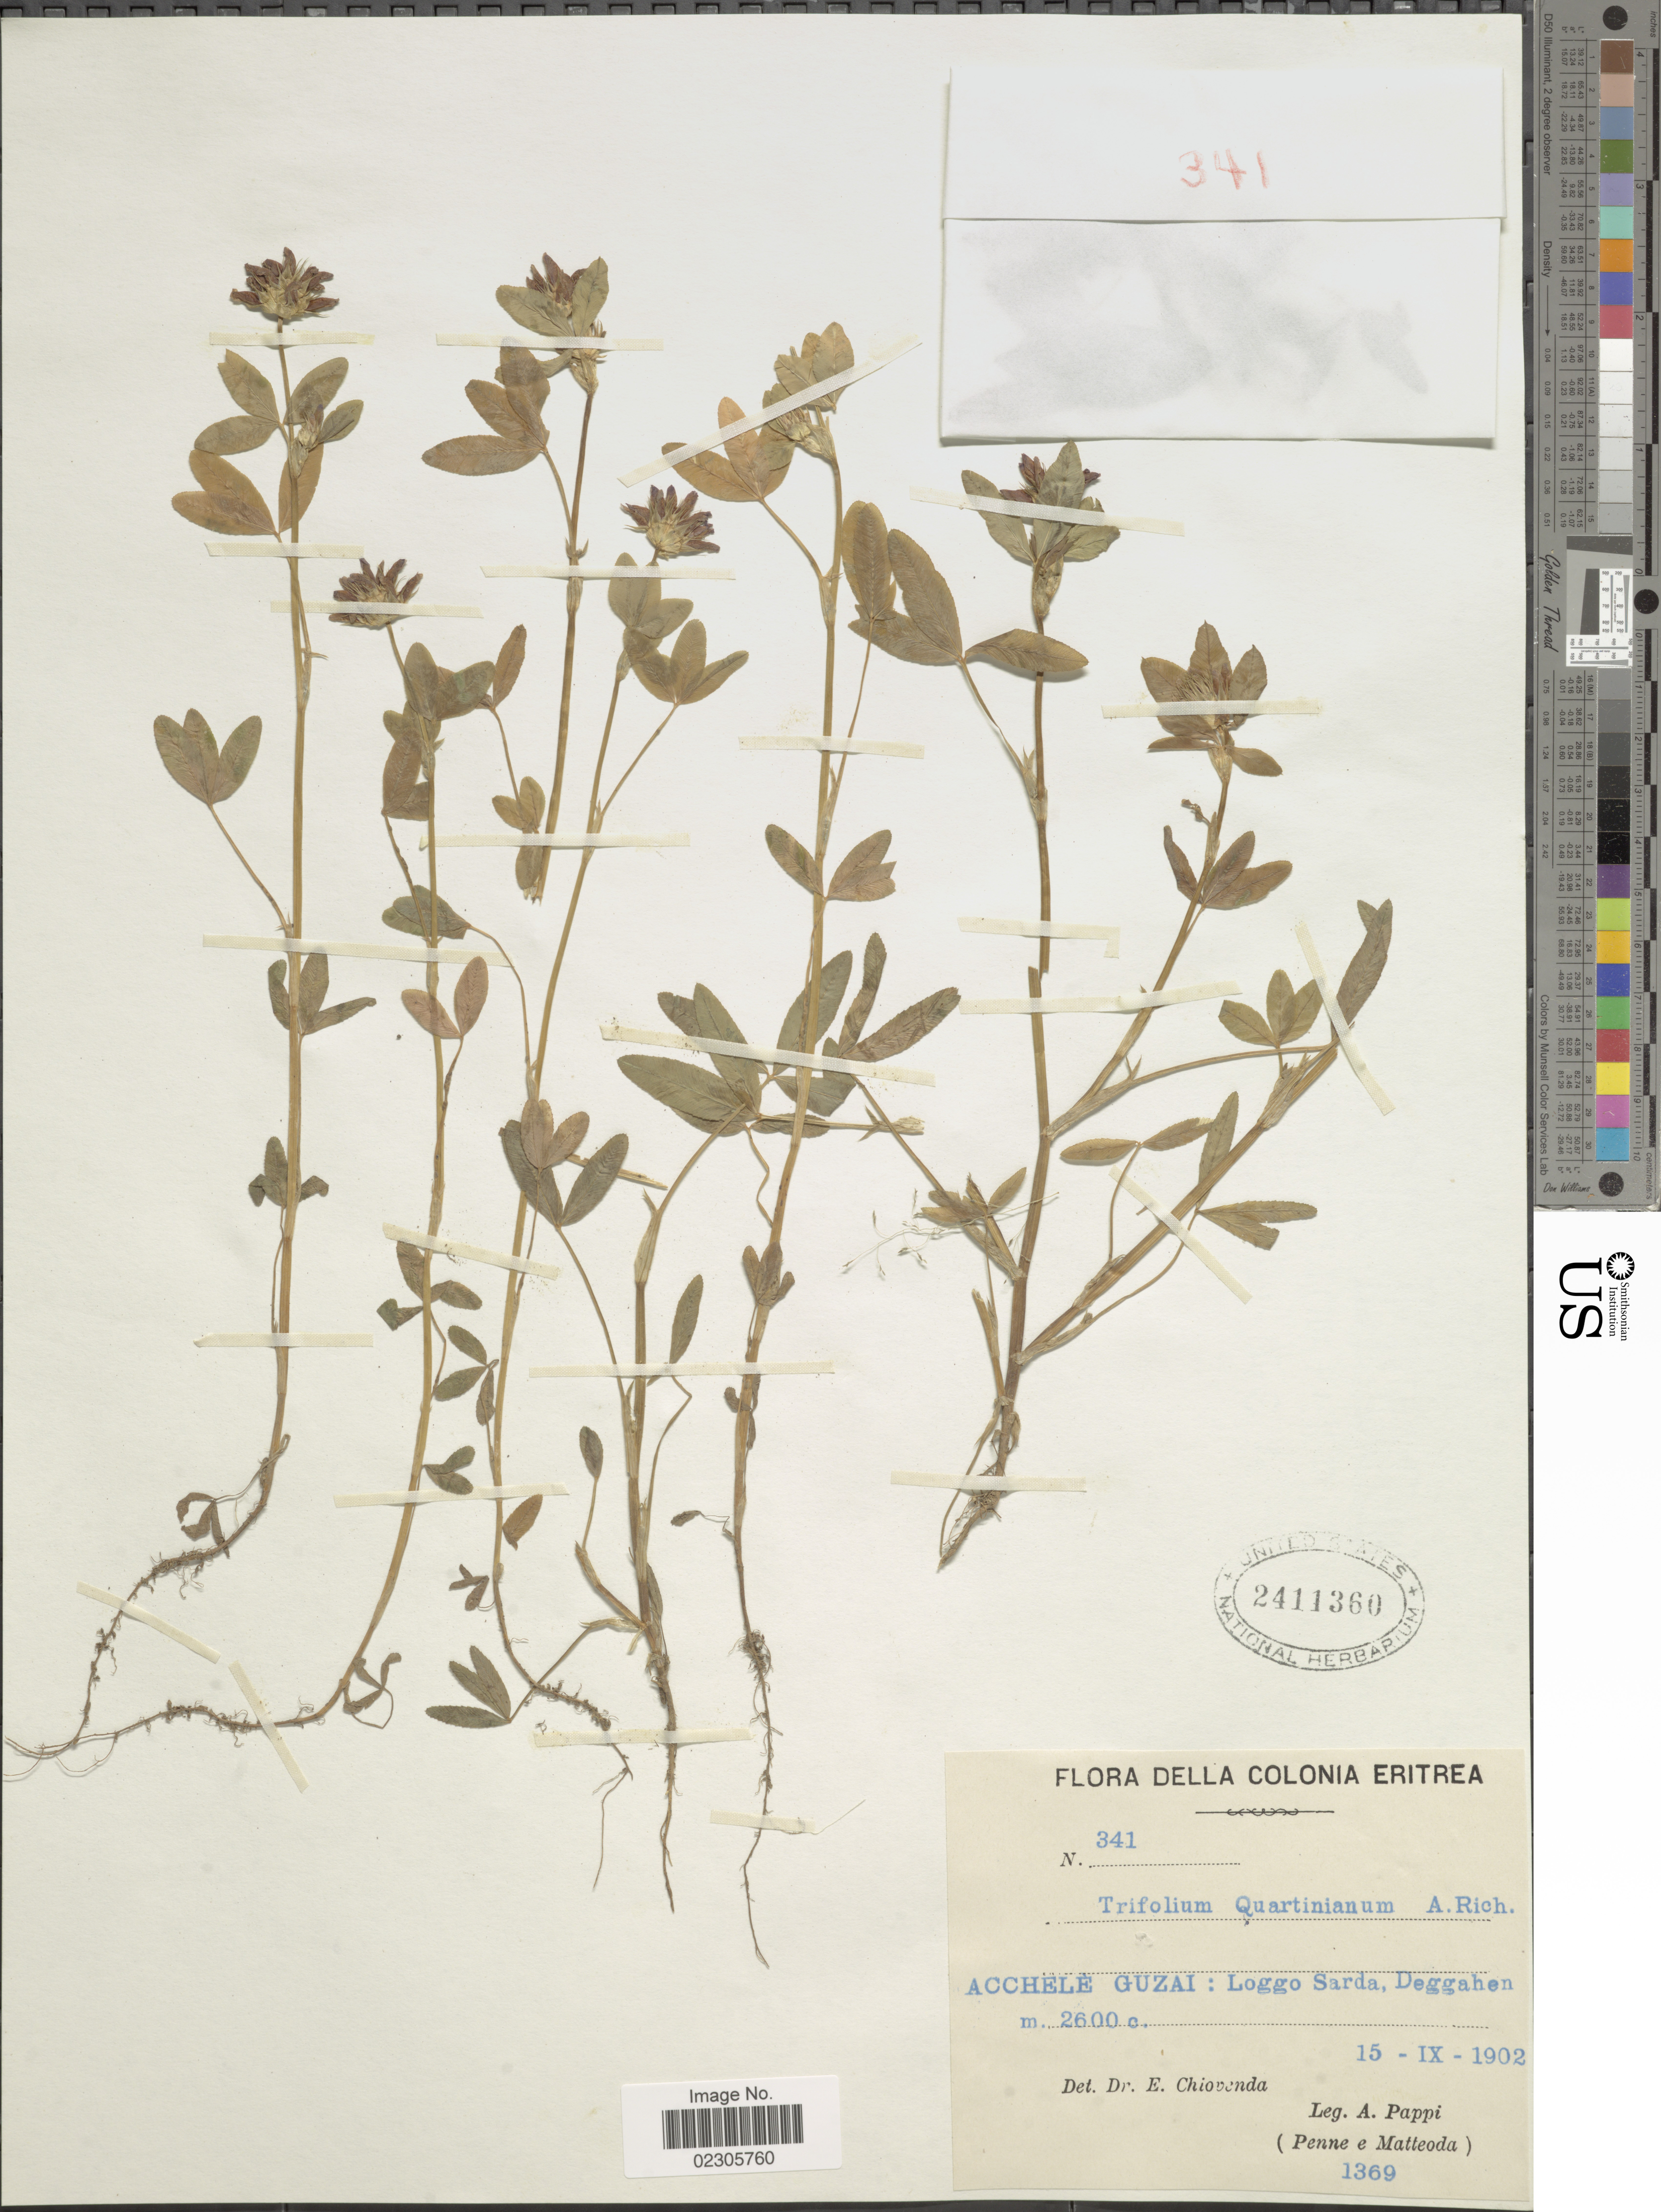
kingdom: Plantae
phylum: Tracheophyta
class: Magnoliopsida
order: Fabales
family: Fabaceae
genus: Trifolium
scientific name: Trifolium quartinianum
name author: A. Rich.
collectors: A. Pappi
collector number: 341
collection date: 1902-09-15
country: Eritrea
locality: Della Colonia Eritrea, Acchele Guzai: Loggo Sarda, Deggahen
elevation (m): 2600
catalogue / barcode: US 2411360